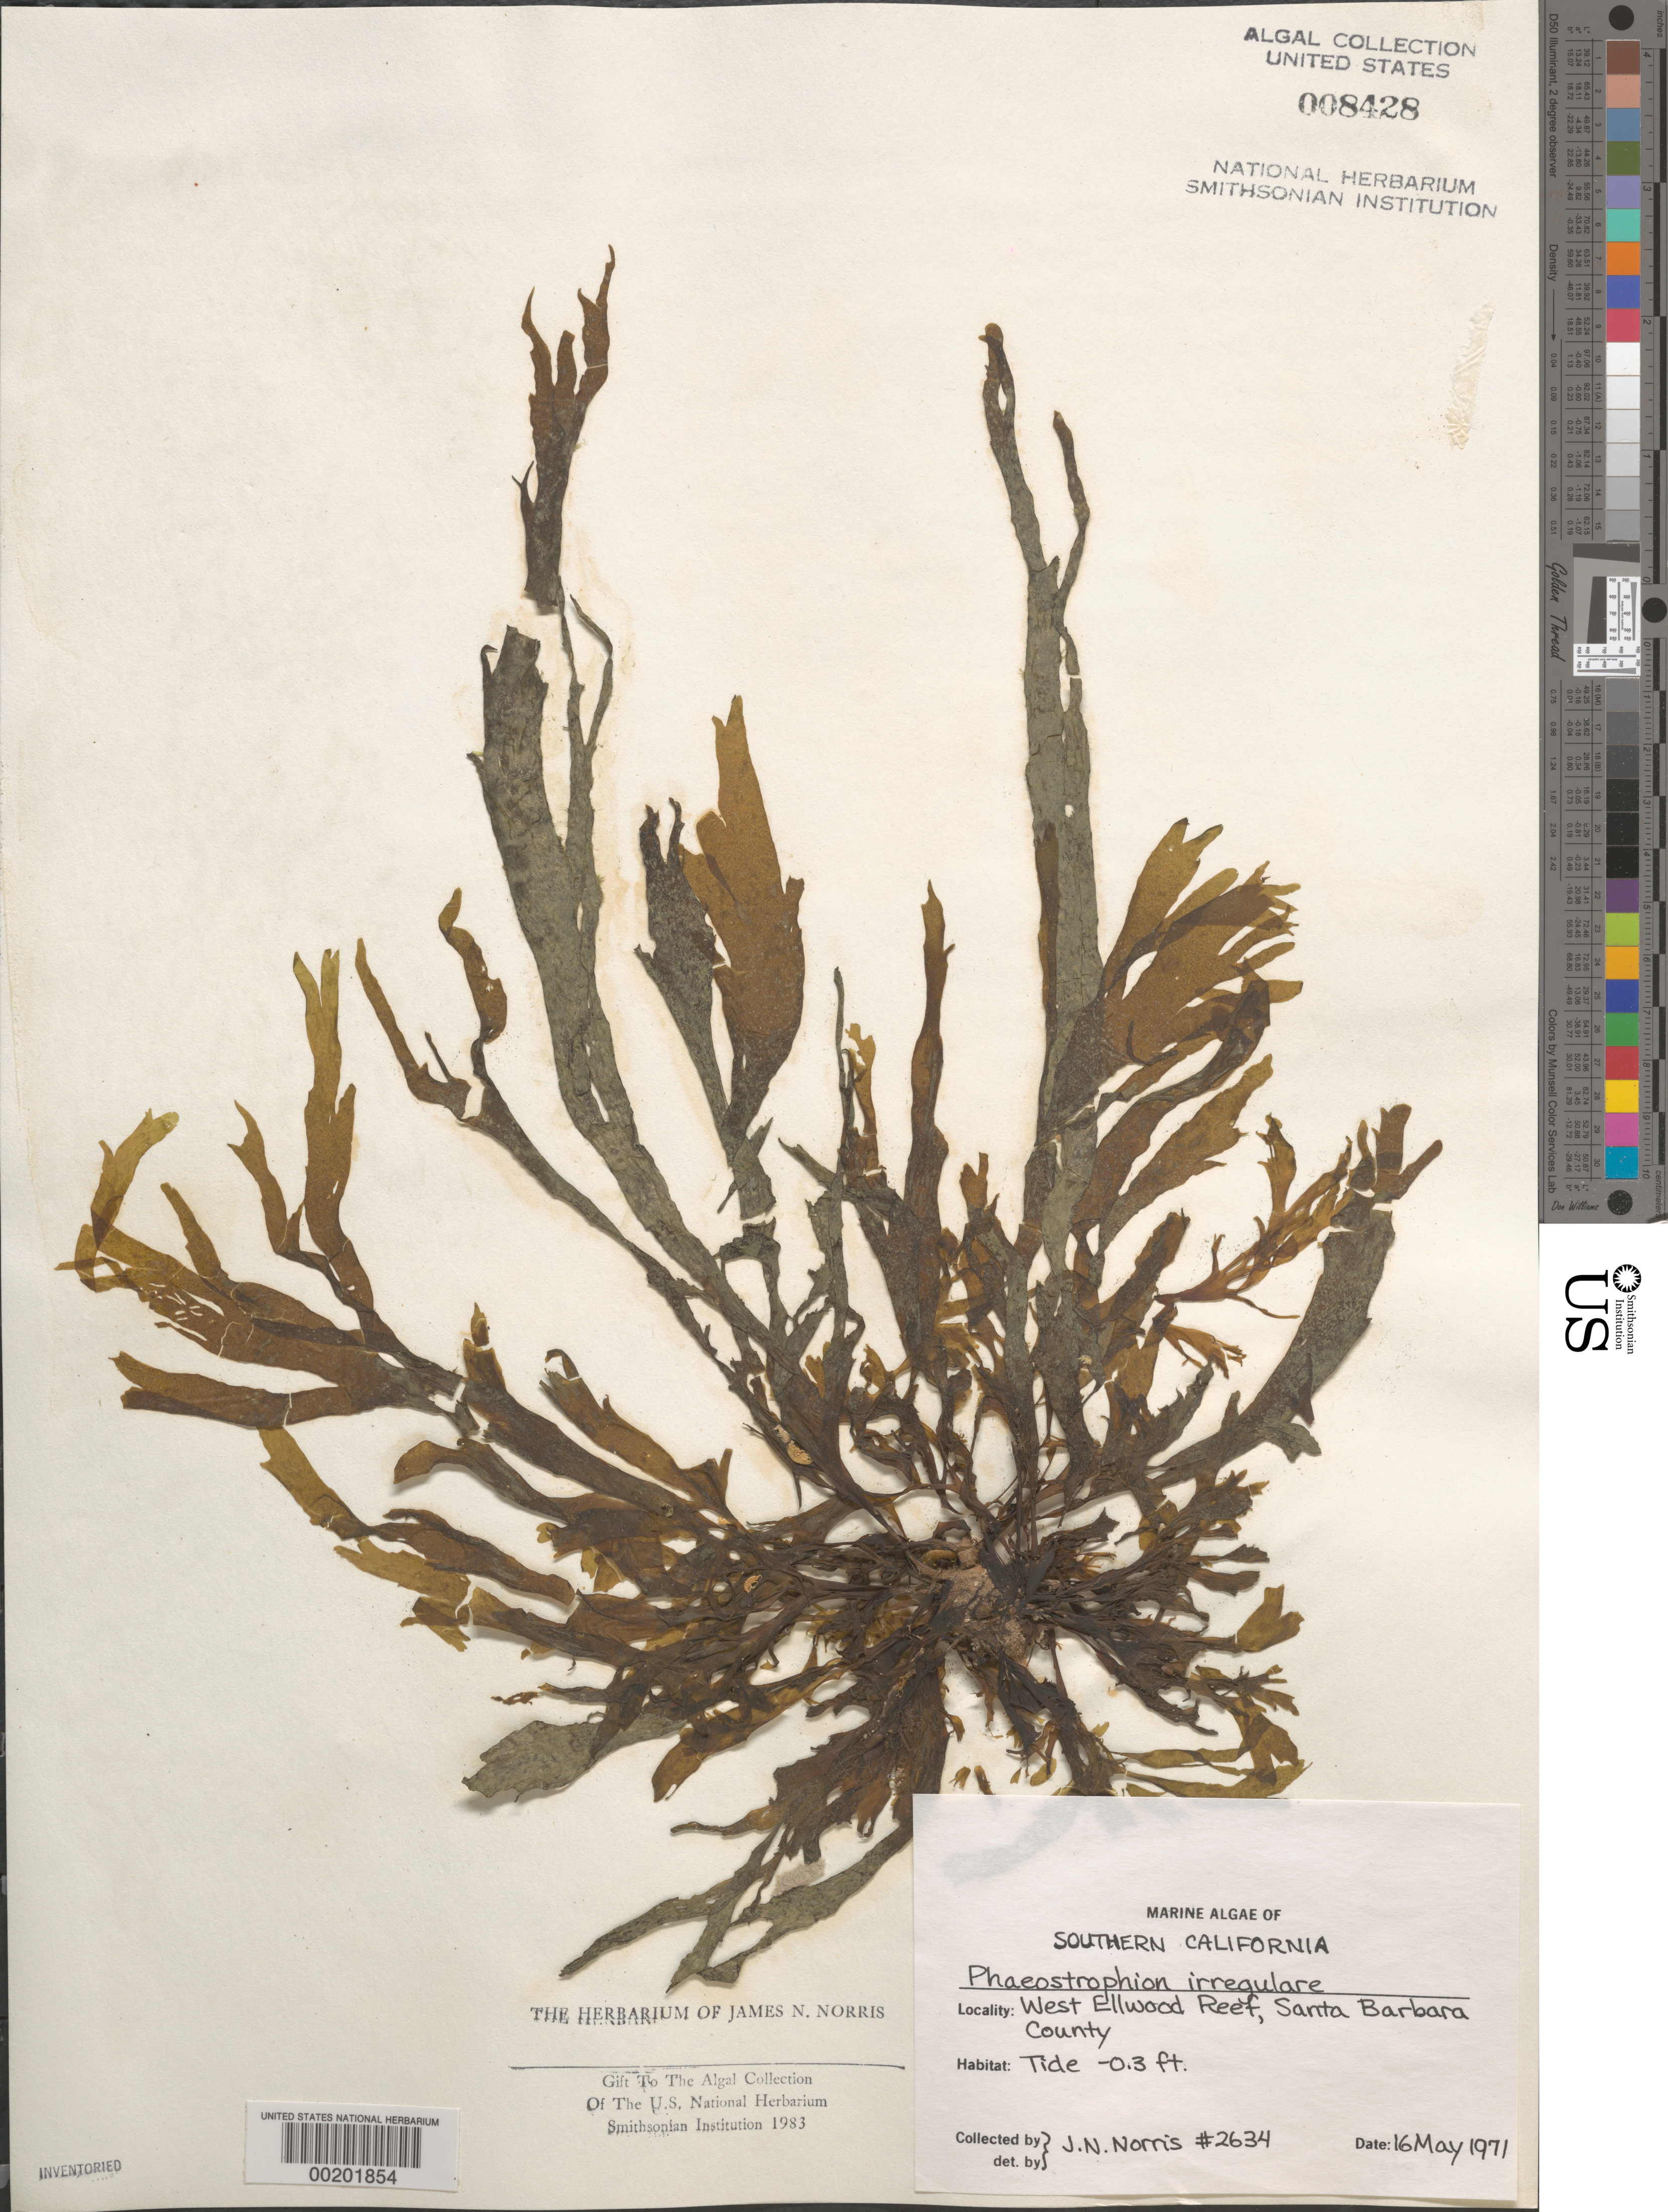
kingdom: Chromista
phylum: Ochrophyta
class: Phaeophyceae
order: Laminariales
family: Laminariaceae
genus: Phaeostrophion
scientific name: Phaeostrophion irregulare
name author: Setch. & N.L. Gardner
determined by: Norris, James N.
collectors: J. N. Norris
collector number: JN-2634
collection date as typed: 16 May 1971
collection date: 1971-05-16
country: United States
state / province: California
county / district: Santa Barbara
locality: West Ellwood Reef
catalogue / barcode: US 8428